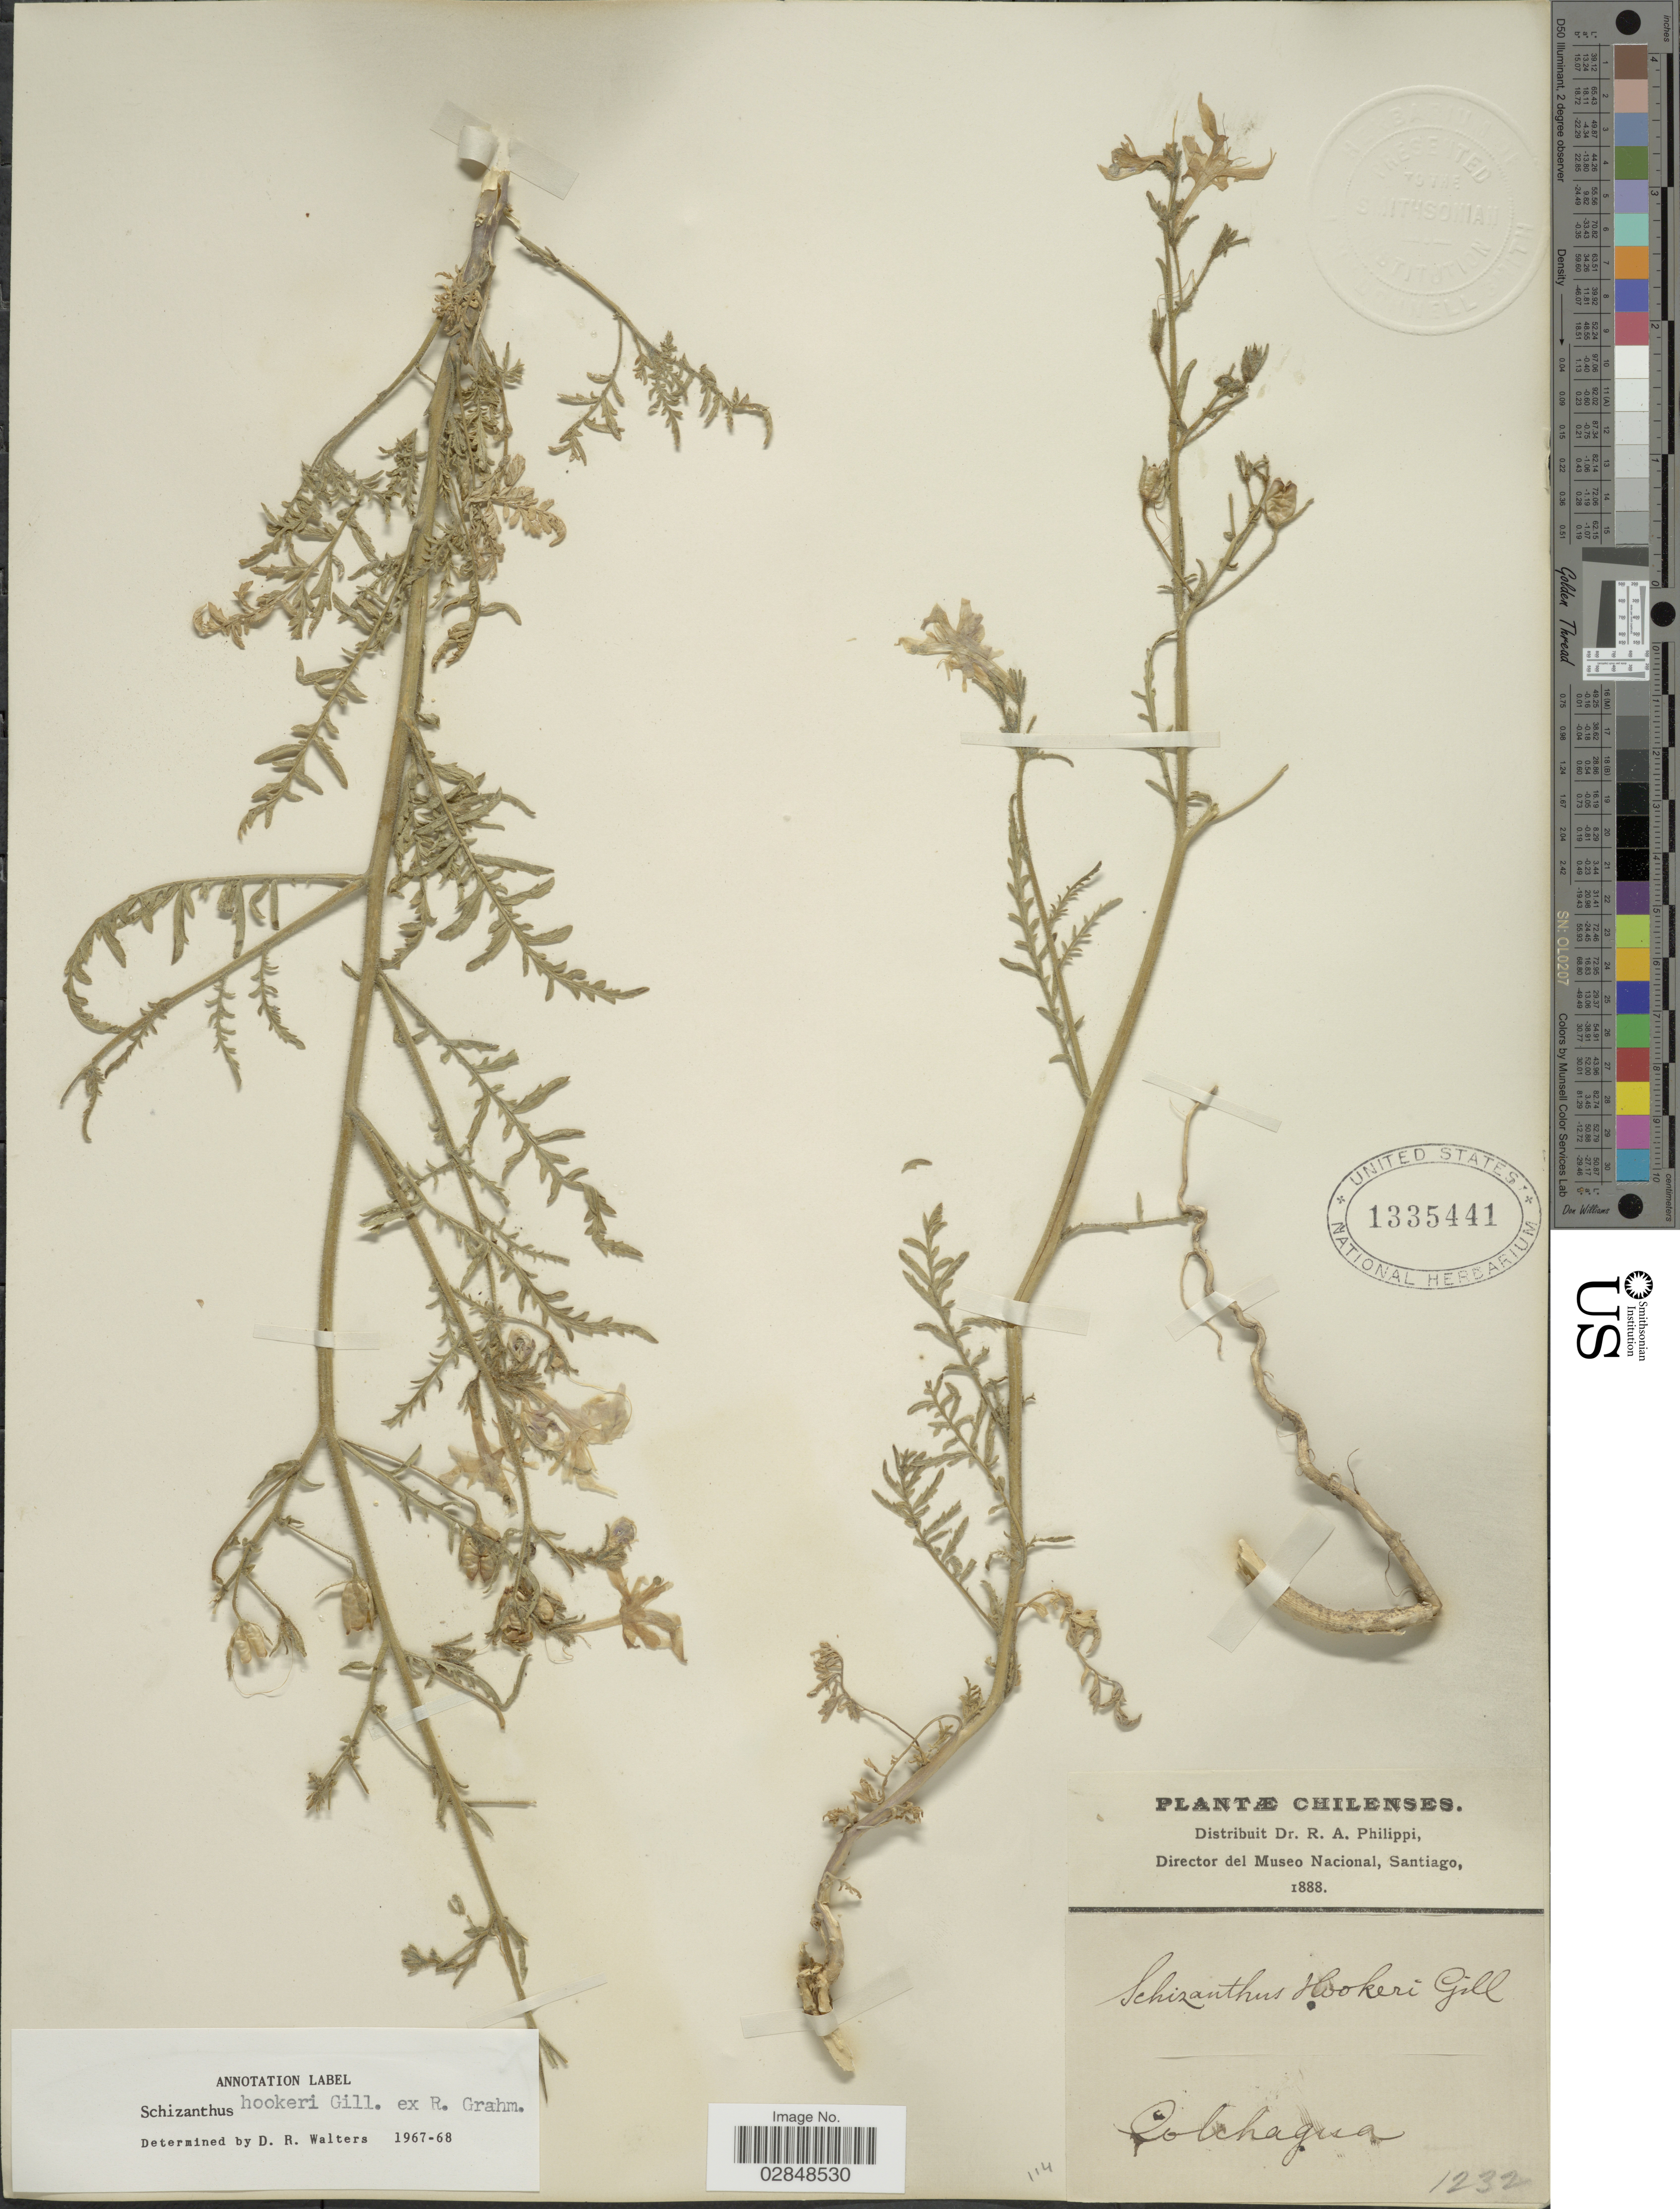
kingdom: Plantae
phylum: Tracheophyta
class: Magnoliopsida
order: Solanales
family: Solanaceae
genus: Schizanthus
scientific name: Schizanthus hookeri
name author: Gillies ex Graham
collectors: R. A. Philippi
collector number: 1232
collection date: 1888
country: Chile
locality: Colchagua.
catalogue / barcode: US 1335441